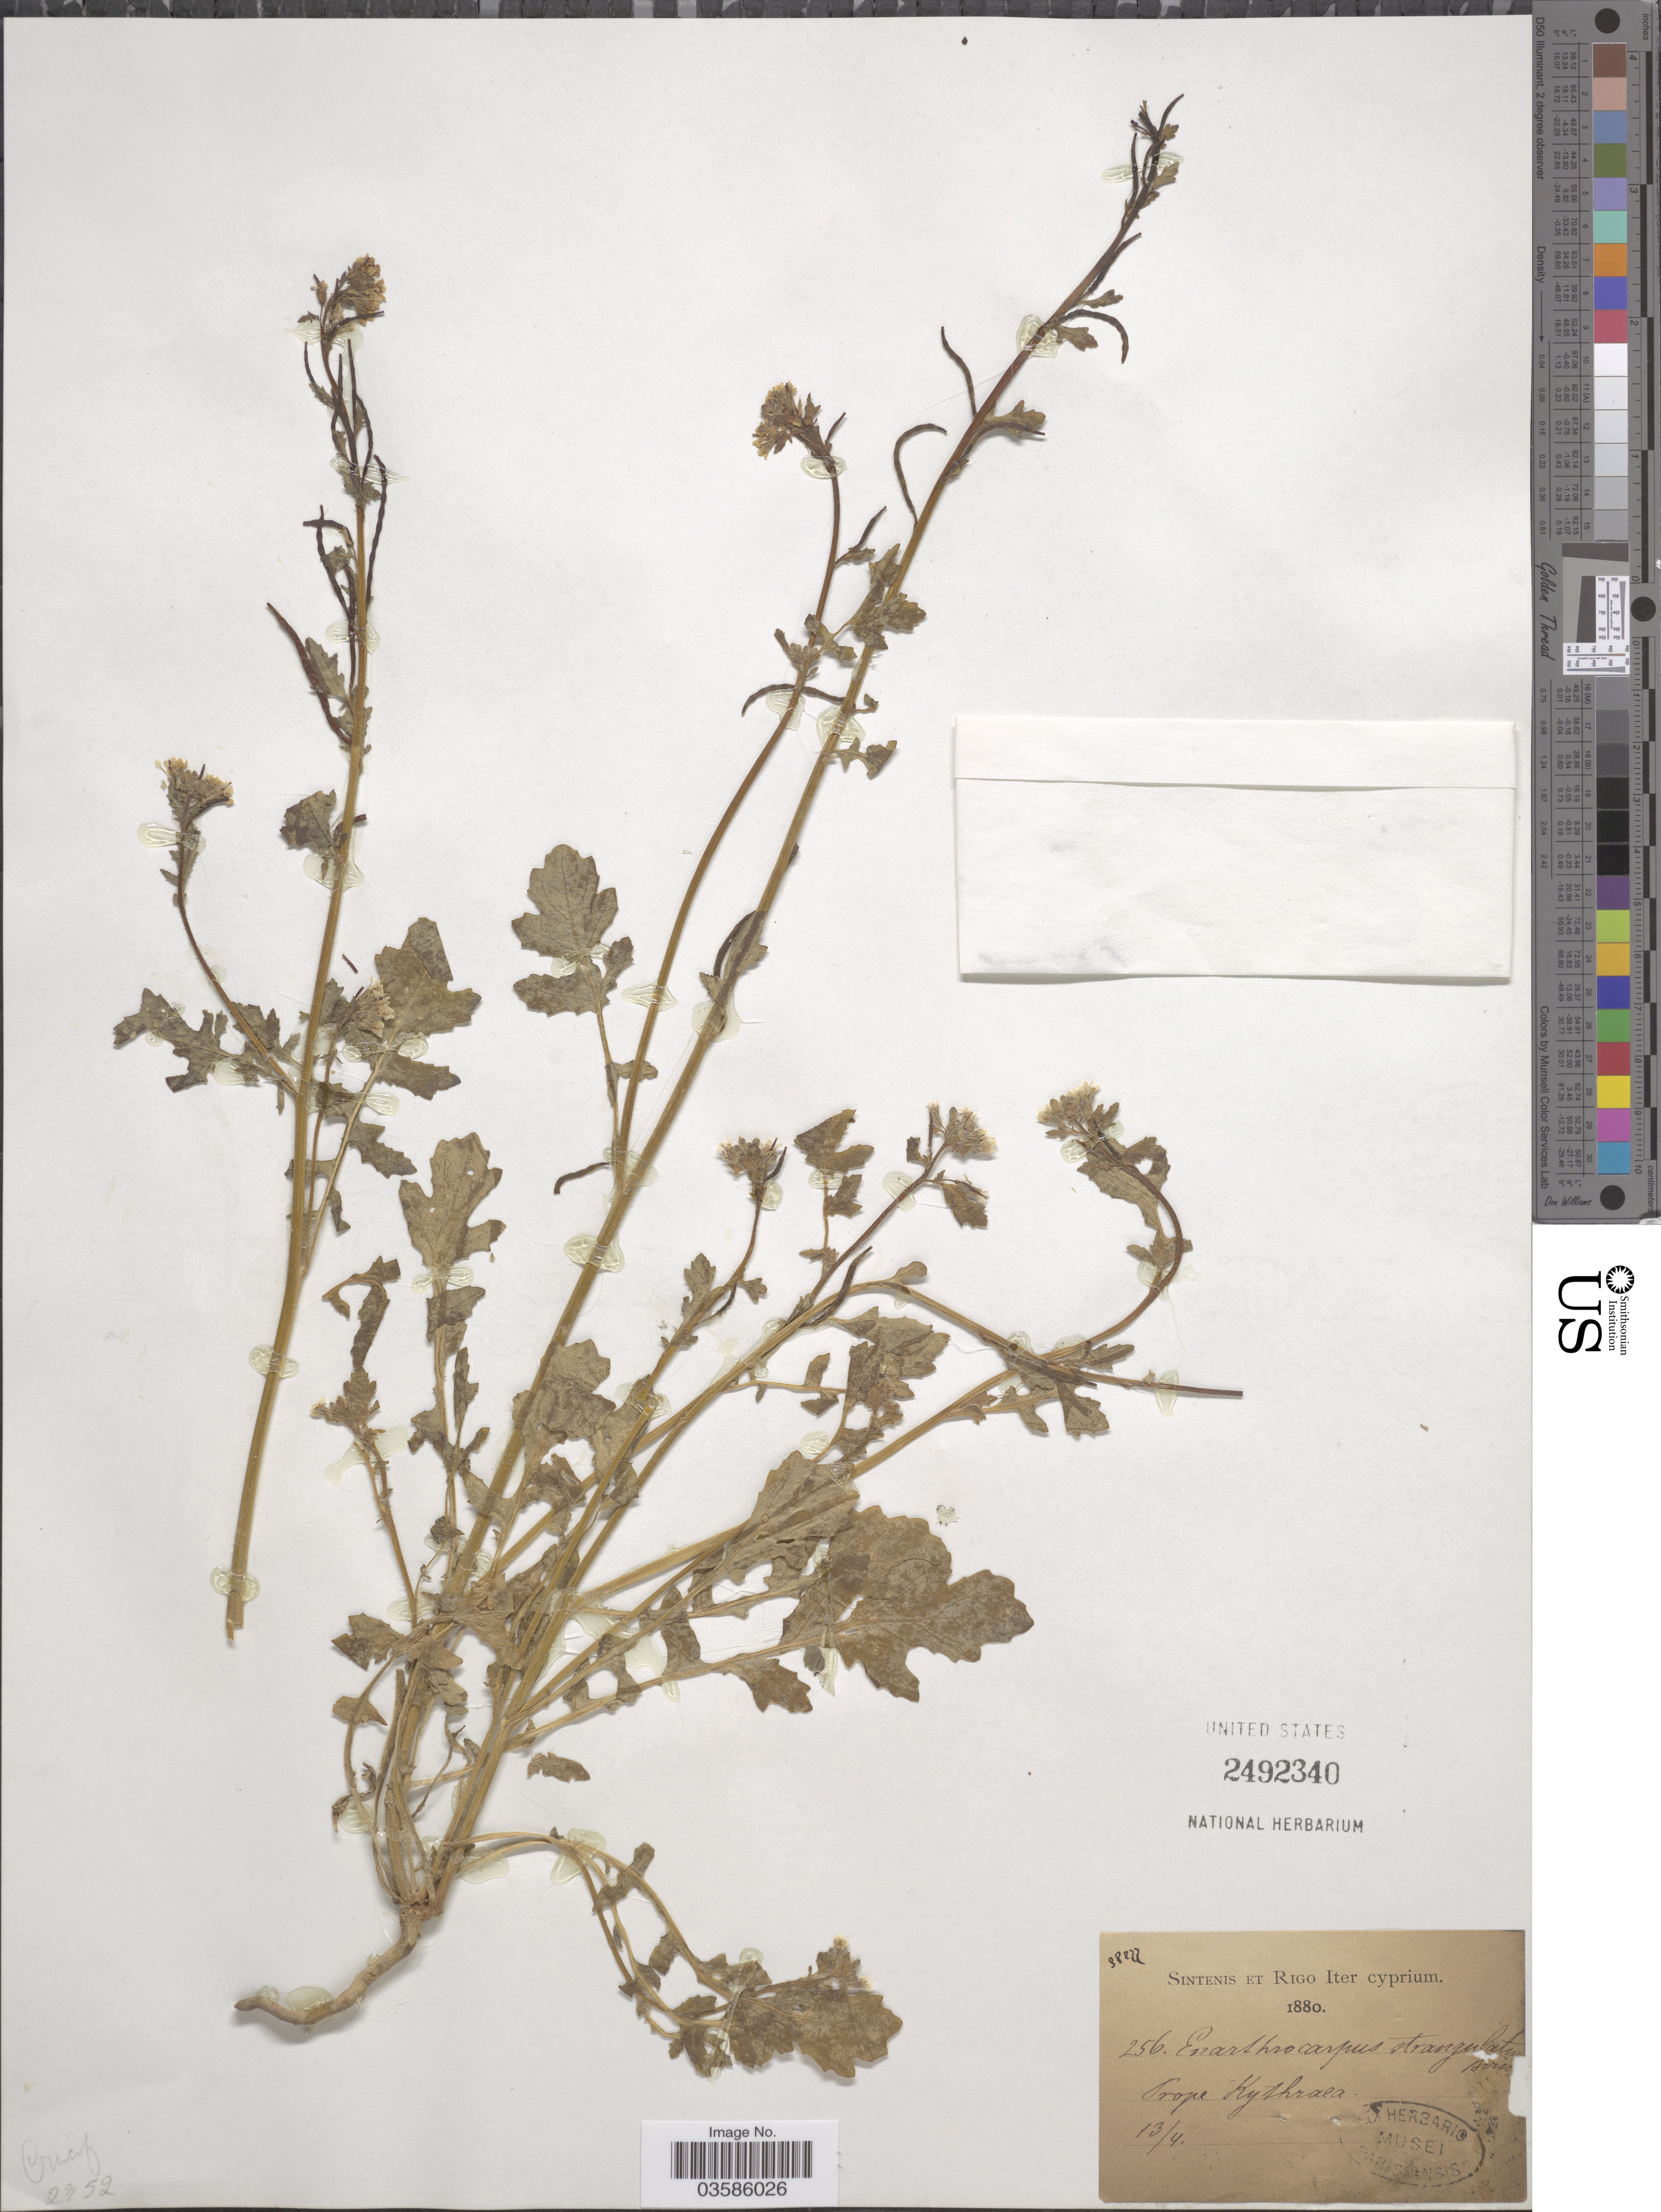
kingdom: Plantae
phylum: Tracheophyta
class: Magnoliopsida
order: Brassicales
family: Brassicaceae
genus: Enarthrocarpus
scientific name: Enarthrocarpus strangulatus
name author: Boiss.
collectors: -. Sintenis & -- Rigo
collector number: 256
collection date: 1880-04-13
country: Cyprus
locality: Iter cyprium. Prope Kythraca [interpreted].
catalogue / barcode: US 2492340